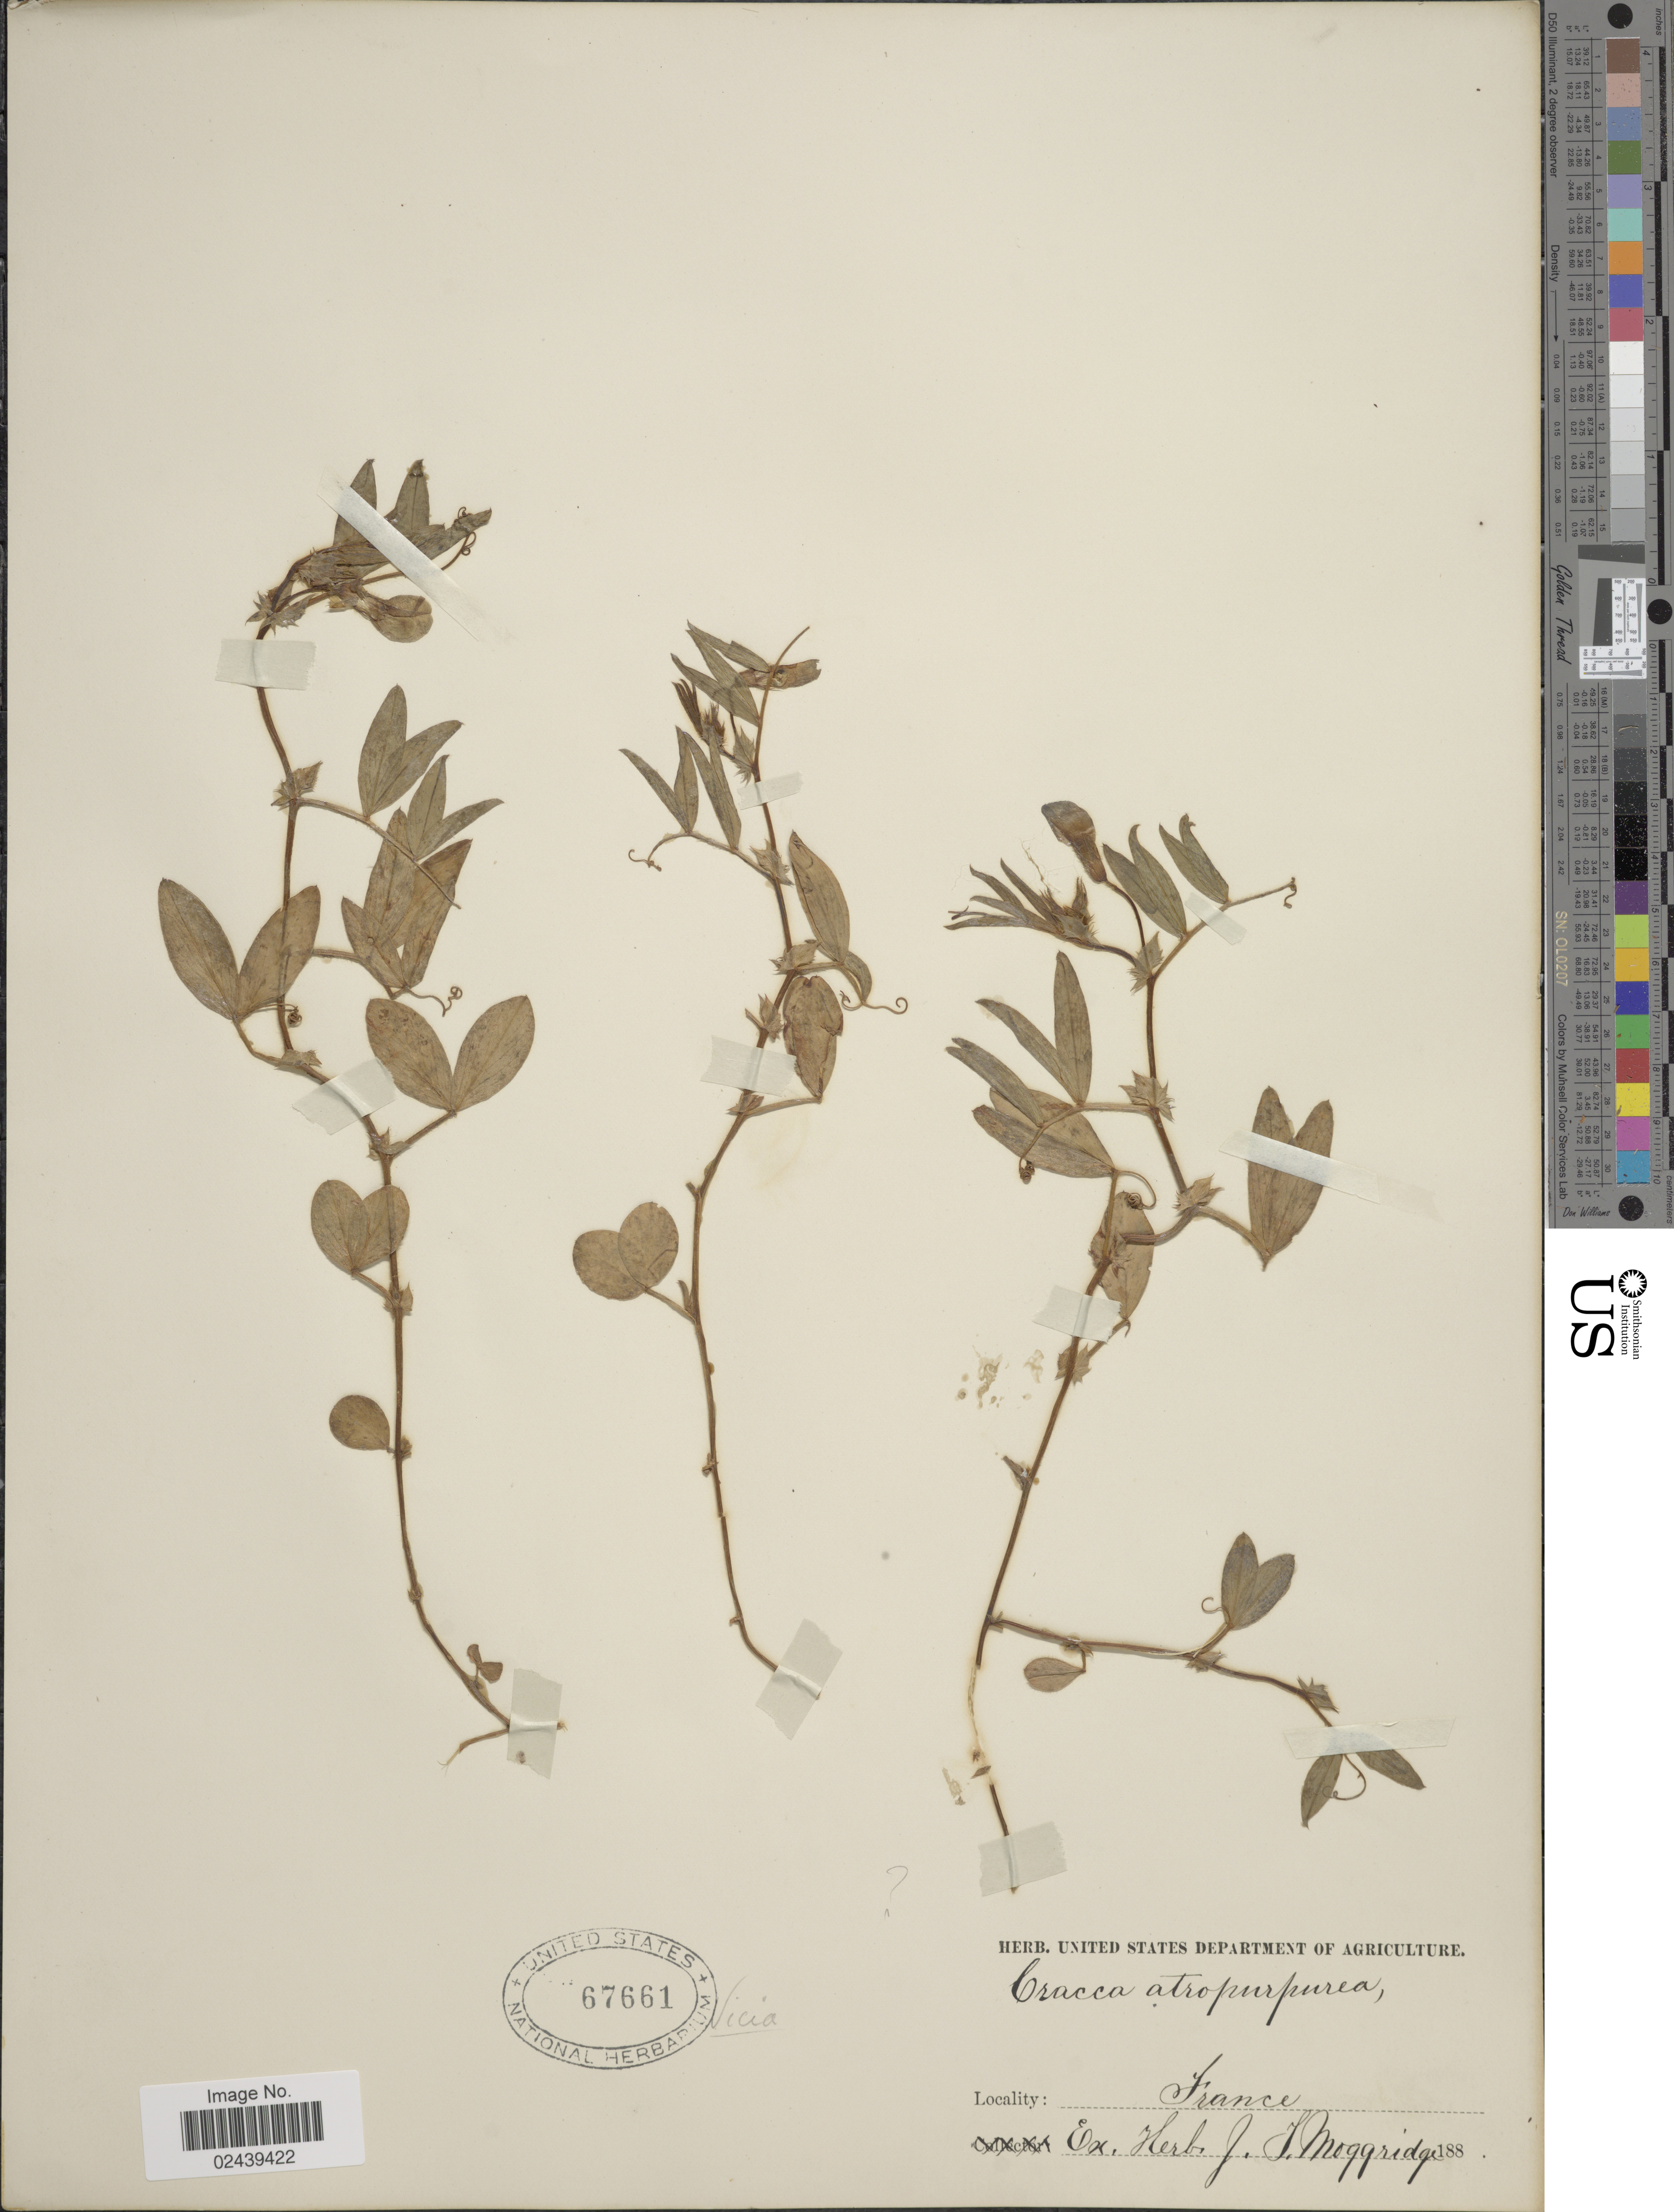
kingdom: Plantae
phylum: Tracheophyta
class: Magnoliopsida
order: Fabales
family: Fabaceae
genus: Vicia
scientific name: Vicia sp.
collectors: ex herb. J.T. Moggridge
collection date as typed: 188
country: France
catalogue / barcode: US 67661